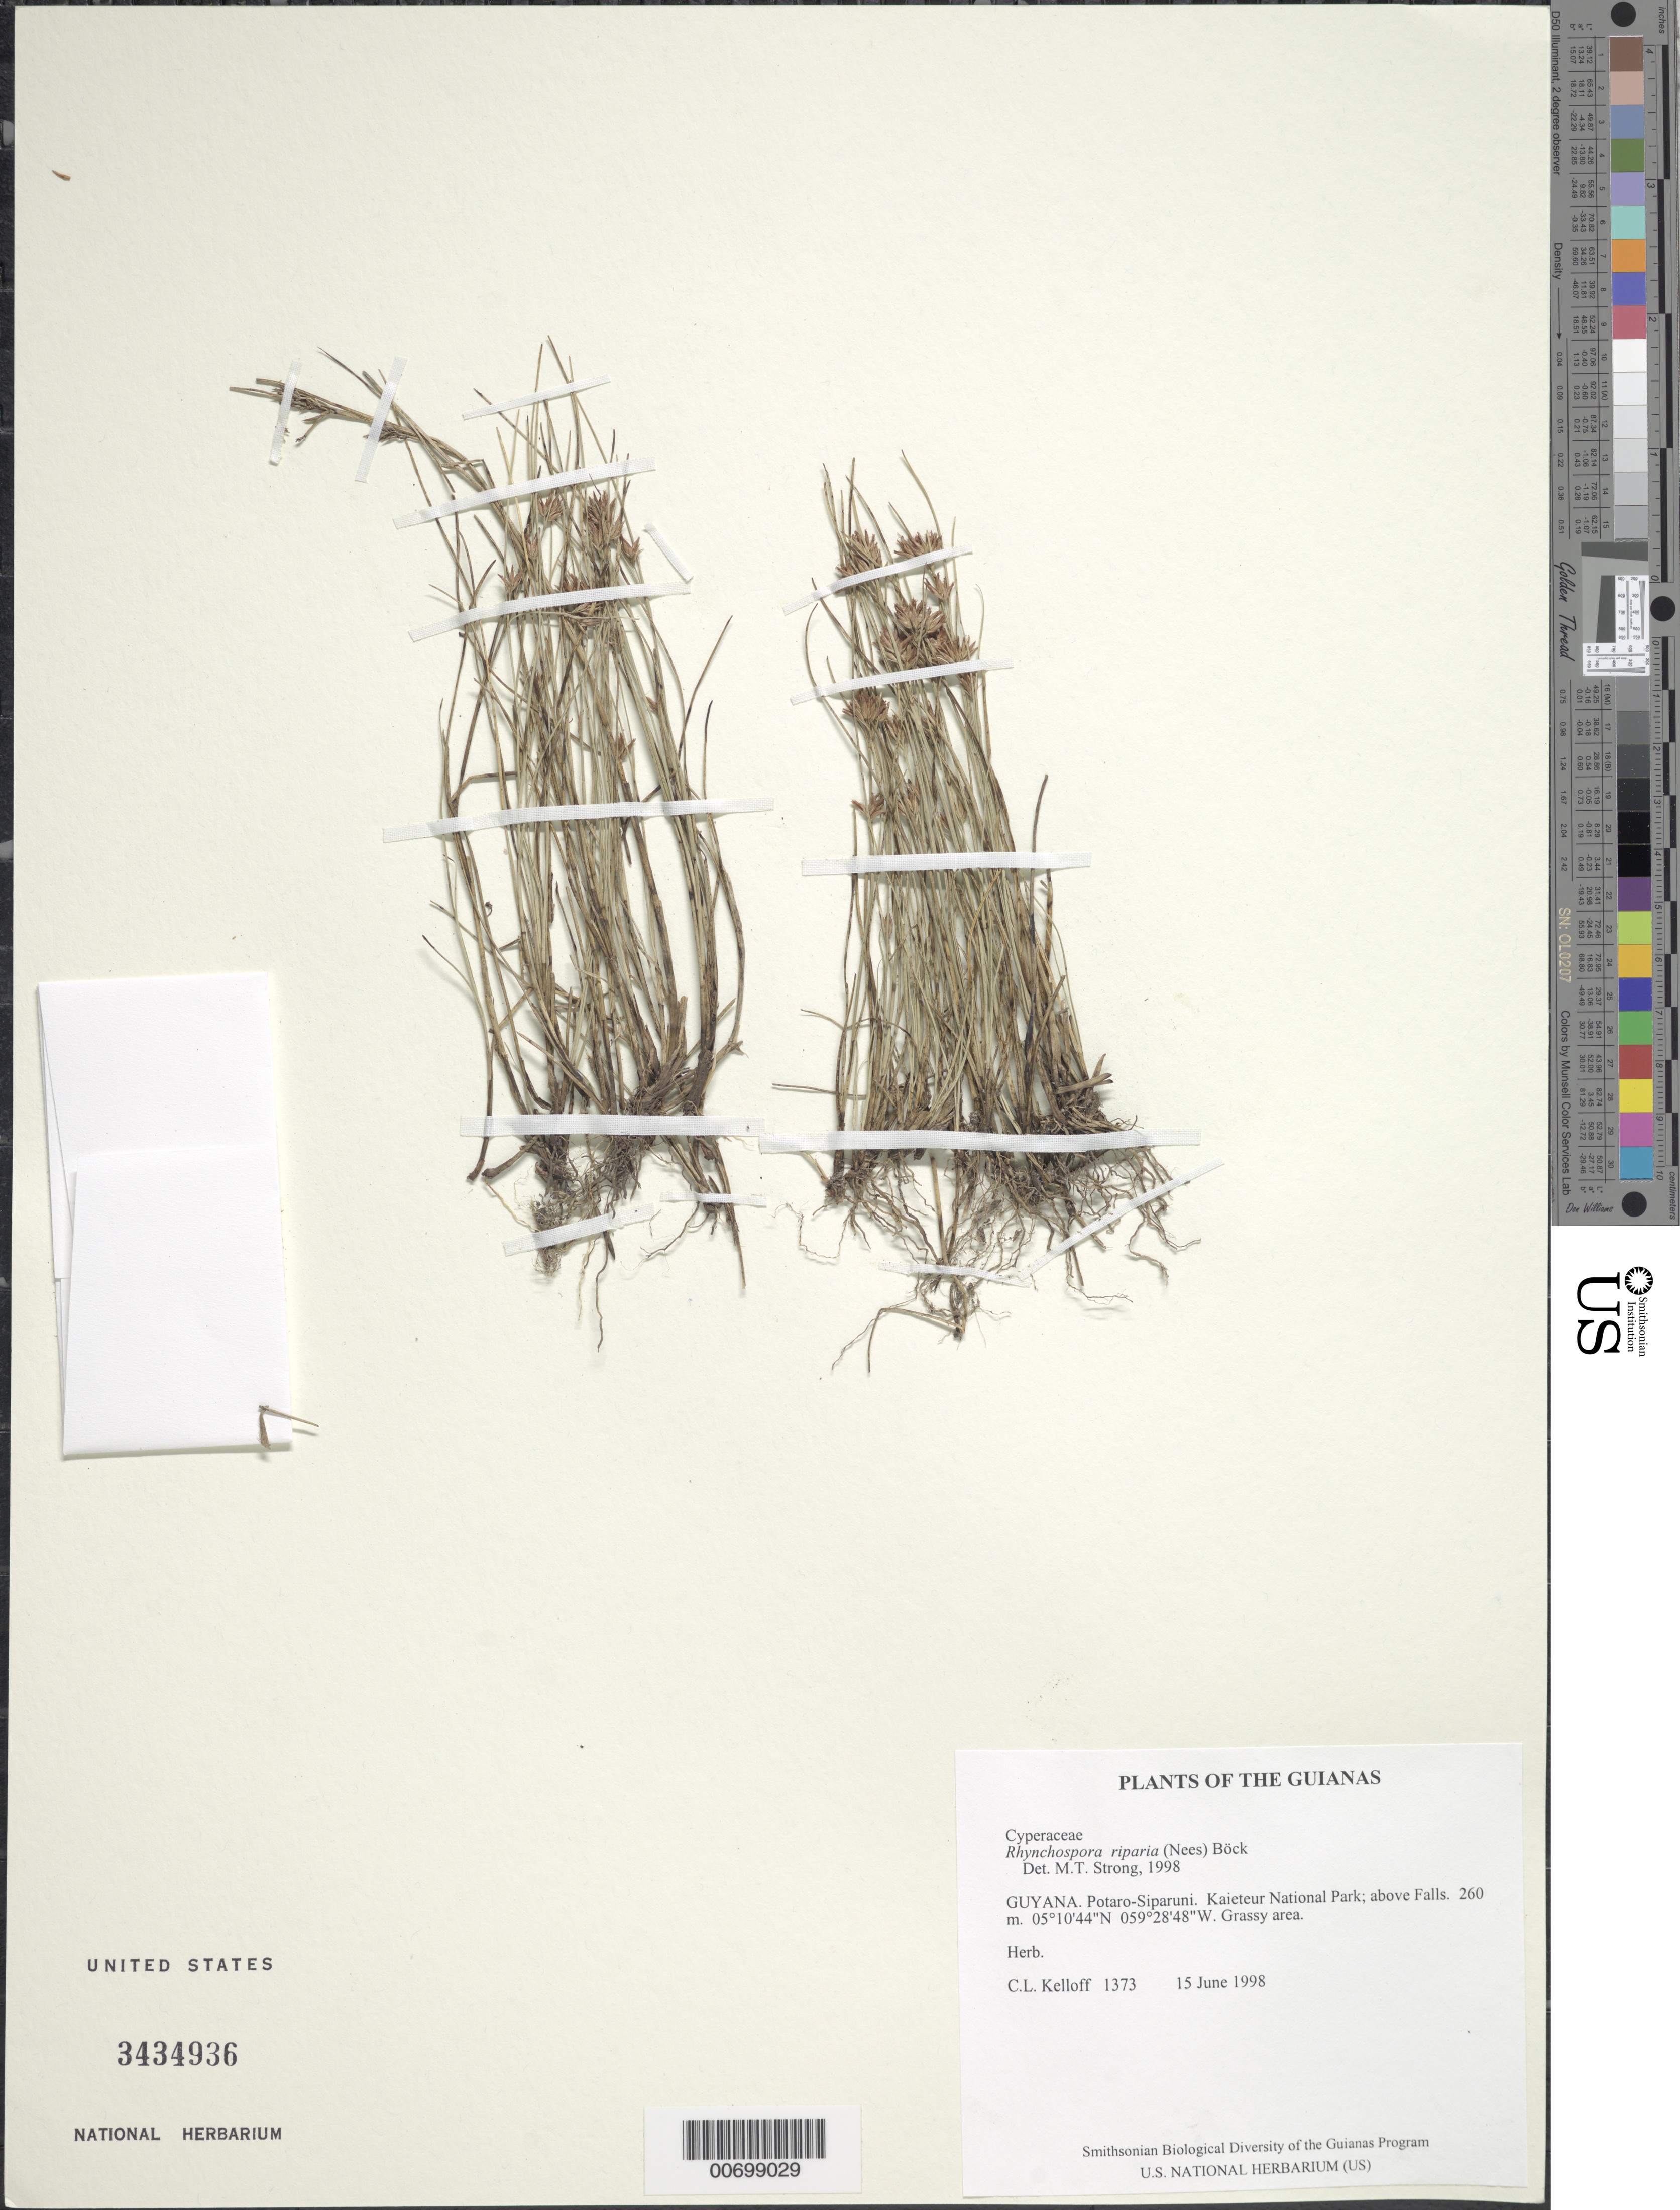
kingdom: Plantae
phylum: Tracheophyta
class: Liliopsida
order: Poales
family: Cyperaceae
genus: Rhynchospora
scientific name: Rhynchospora riparia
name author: (Nees) Boeckeler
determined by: Strong, M. T., (US), Smithsonian Institution - National Museum of Natural History (UNITED STATES)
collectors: C. L. Kelloff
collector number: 1373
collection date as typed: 15 June 1998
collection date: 1998-06-15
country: Guyana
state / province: Potaro-Siparuni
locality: Kaieteur National Park; above Falls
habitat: Grassy area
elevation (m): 260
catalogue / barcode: US 3434936